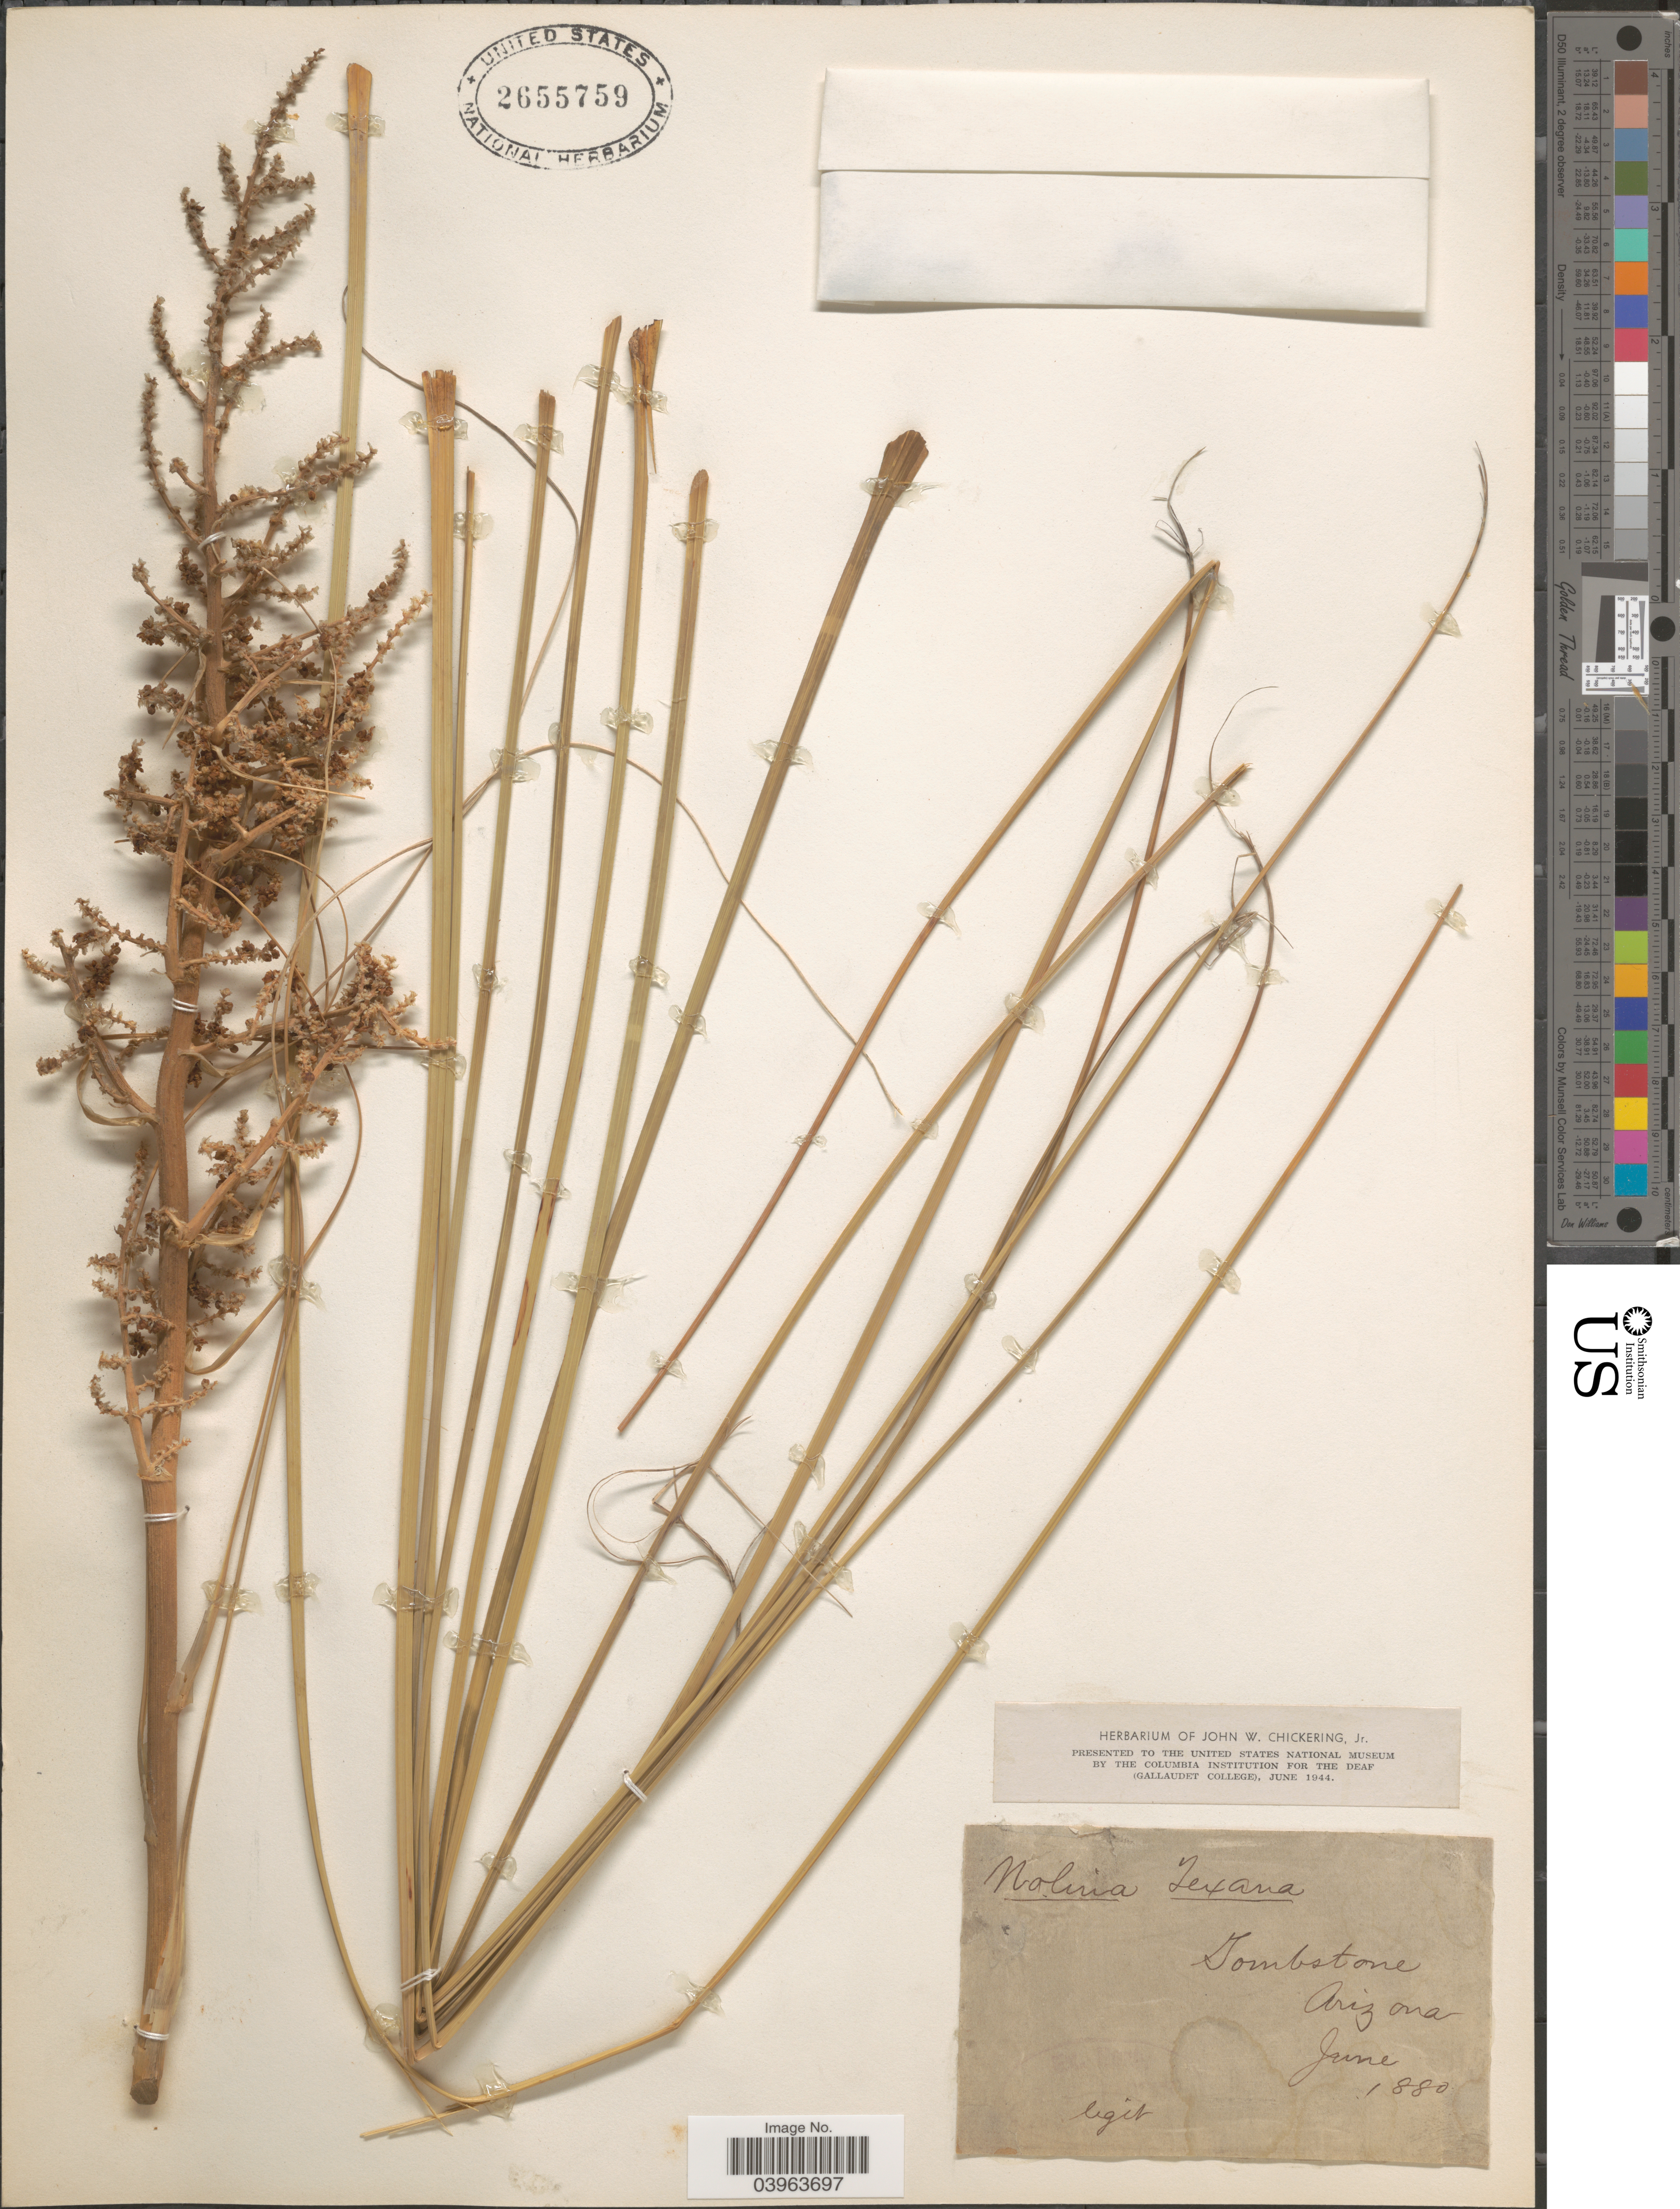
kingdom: Plantae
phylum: Tracheophyta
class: Liliopsida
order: Asparagales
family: Asparagaceae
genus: Nolina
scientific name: Nolina texana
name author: S. Watson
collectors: Ex herb. John W. Chickering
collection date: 1880-06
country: United States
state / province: Arizona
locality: Tombstone.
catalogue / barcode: US 2655759